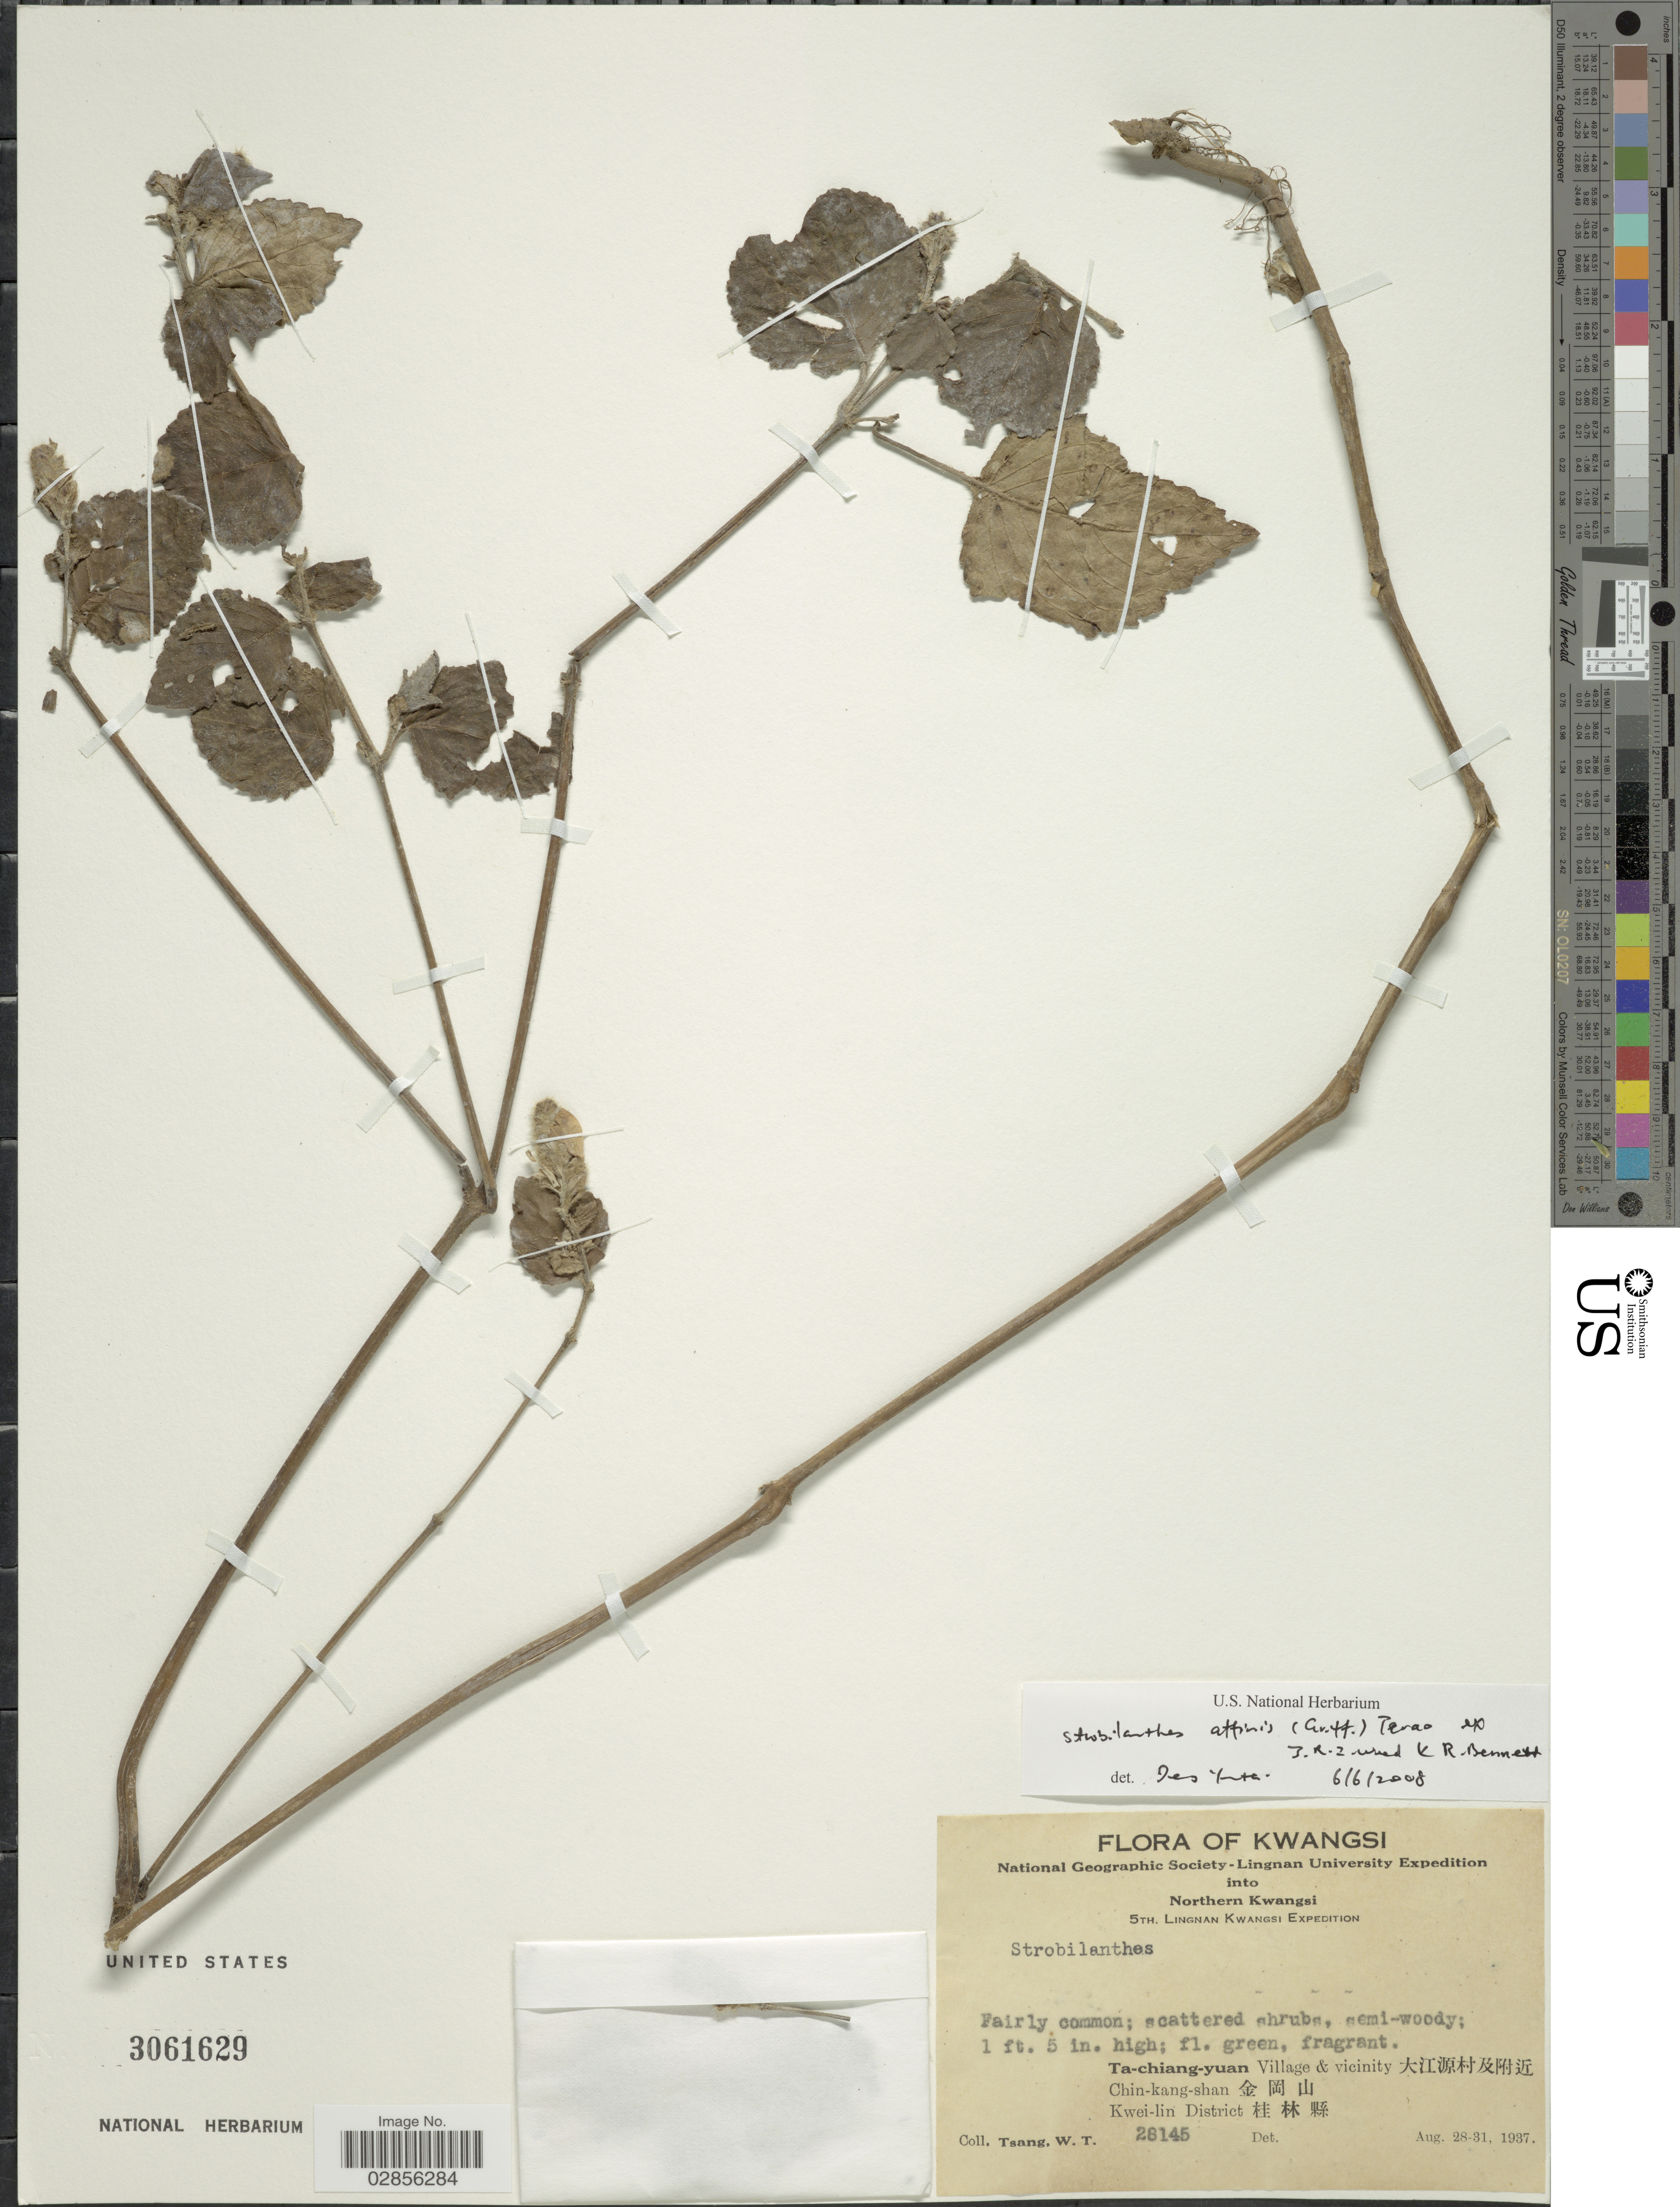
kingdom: Plantae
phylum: Tracheophyta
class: Magnoliopsida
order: Lamiales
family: Acanthaceae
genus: Strobilanthes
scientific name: Strobilanthes affinis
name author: (Griff.) Terao ex J.R.I. Wood & J.R.Benn.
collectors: W. T. Tsang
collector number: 28145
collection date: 1937-08-28/1937-08-31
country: China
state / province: Guangxi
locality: Kwangsi. Northern Kwangsi. Ta-chiang-yuan Village & vicinity. Chin-kang-shan. Kwei-lin District.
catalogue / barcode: US 3061629